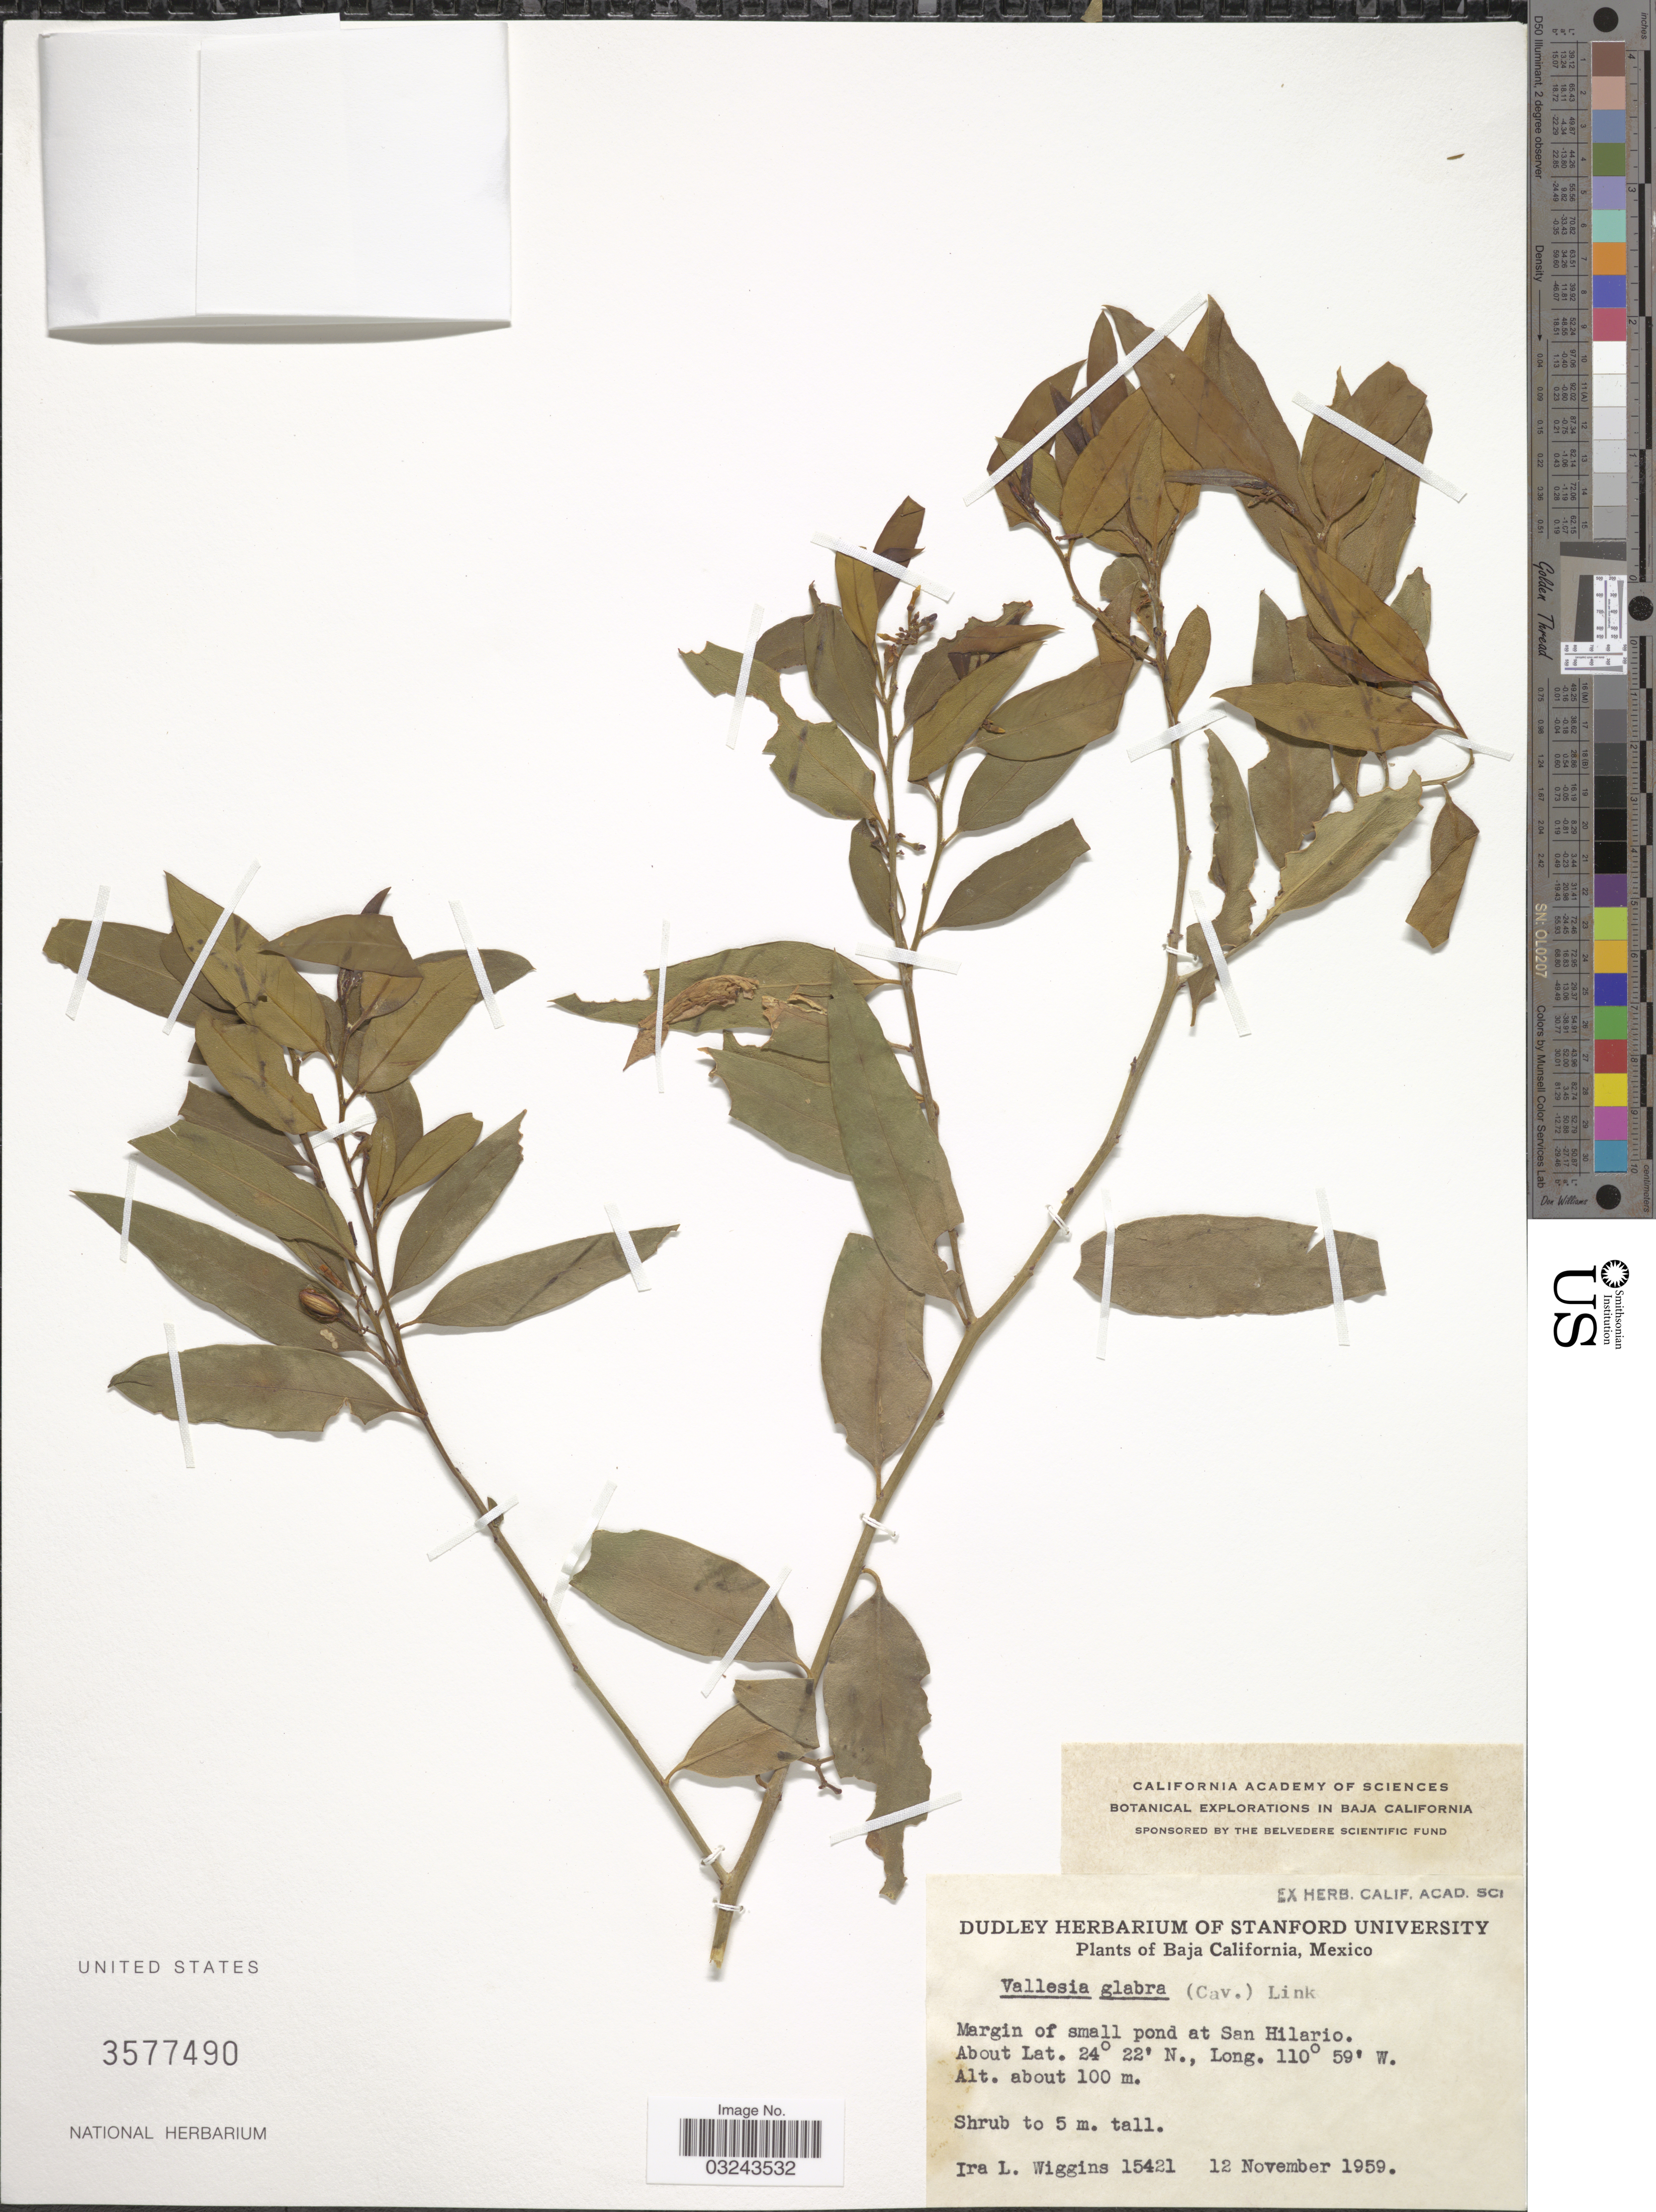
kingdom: Plantae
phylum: Tracheophyta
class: Magnoliopsida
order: Gentianales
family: Apocynaceae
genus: Vallesia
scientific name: Vallesia glabra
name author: (Cav.) Link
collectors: I. L. Wiggins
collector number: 15421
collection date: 1959-11-12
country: Mexico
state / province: Baja California Sur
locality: Margin of small pond at San Hilario, Baja California.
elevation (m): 100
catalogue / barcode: US 3577490